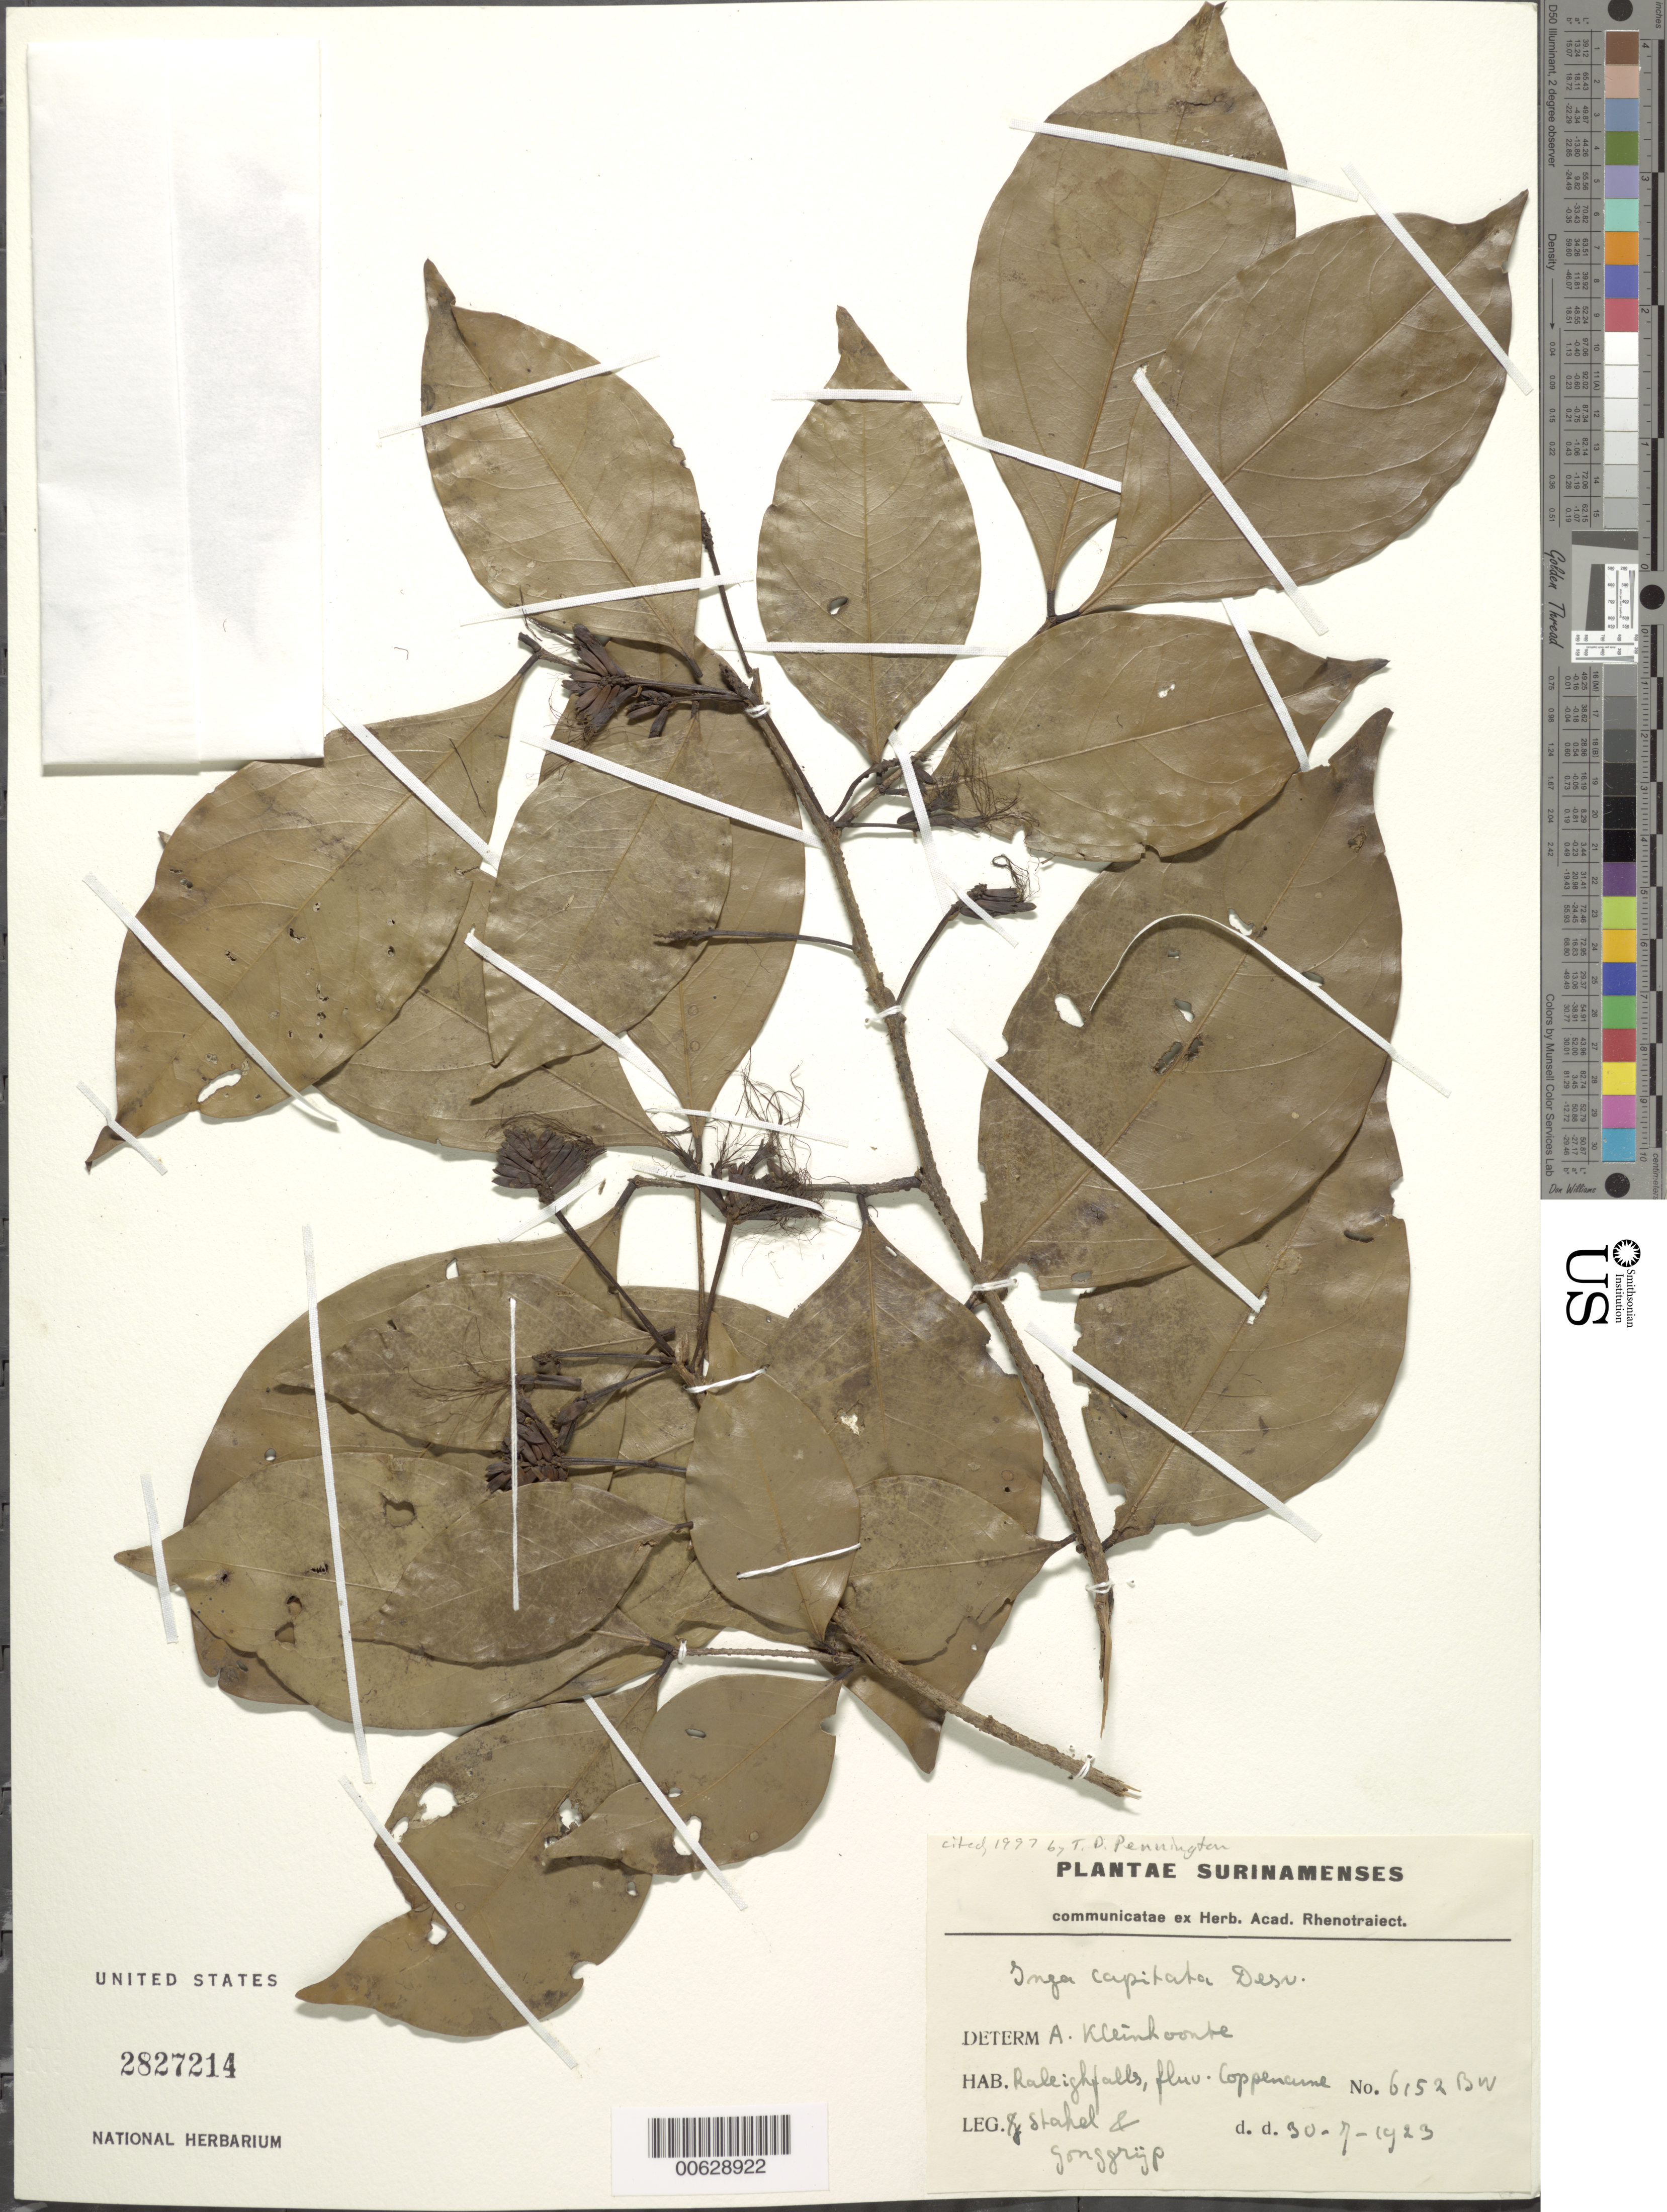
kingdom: Plantae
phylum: Tracheophyta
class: Magnoliopsida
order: Fabales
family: Fabaceae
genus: Inga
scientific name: Inga capitata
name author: Desv.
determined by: Pennington, T. D., (K)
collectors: G. Stahel & J. Gonggrijp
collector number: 6152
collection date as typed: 30-Jul-23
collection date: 1923-07-30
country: Suriname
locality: Raleigh Falls, Coppename R.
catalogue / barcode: US 2827214